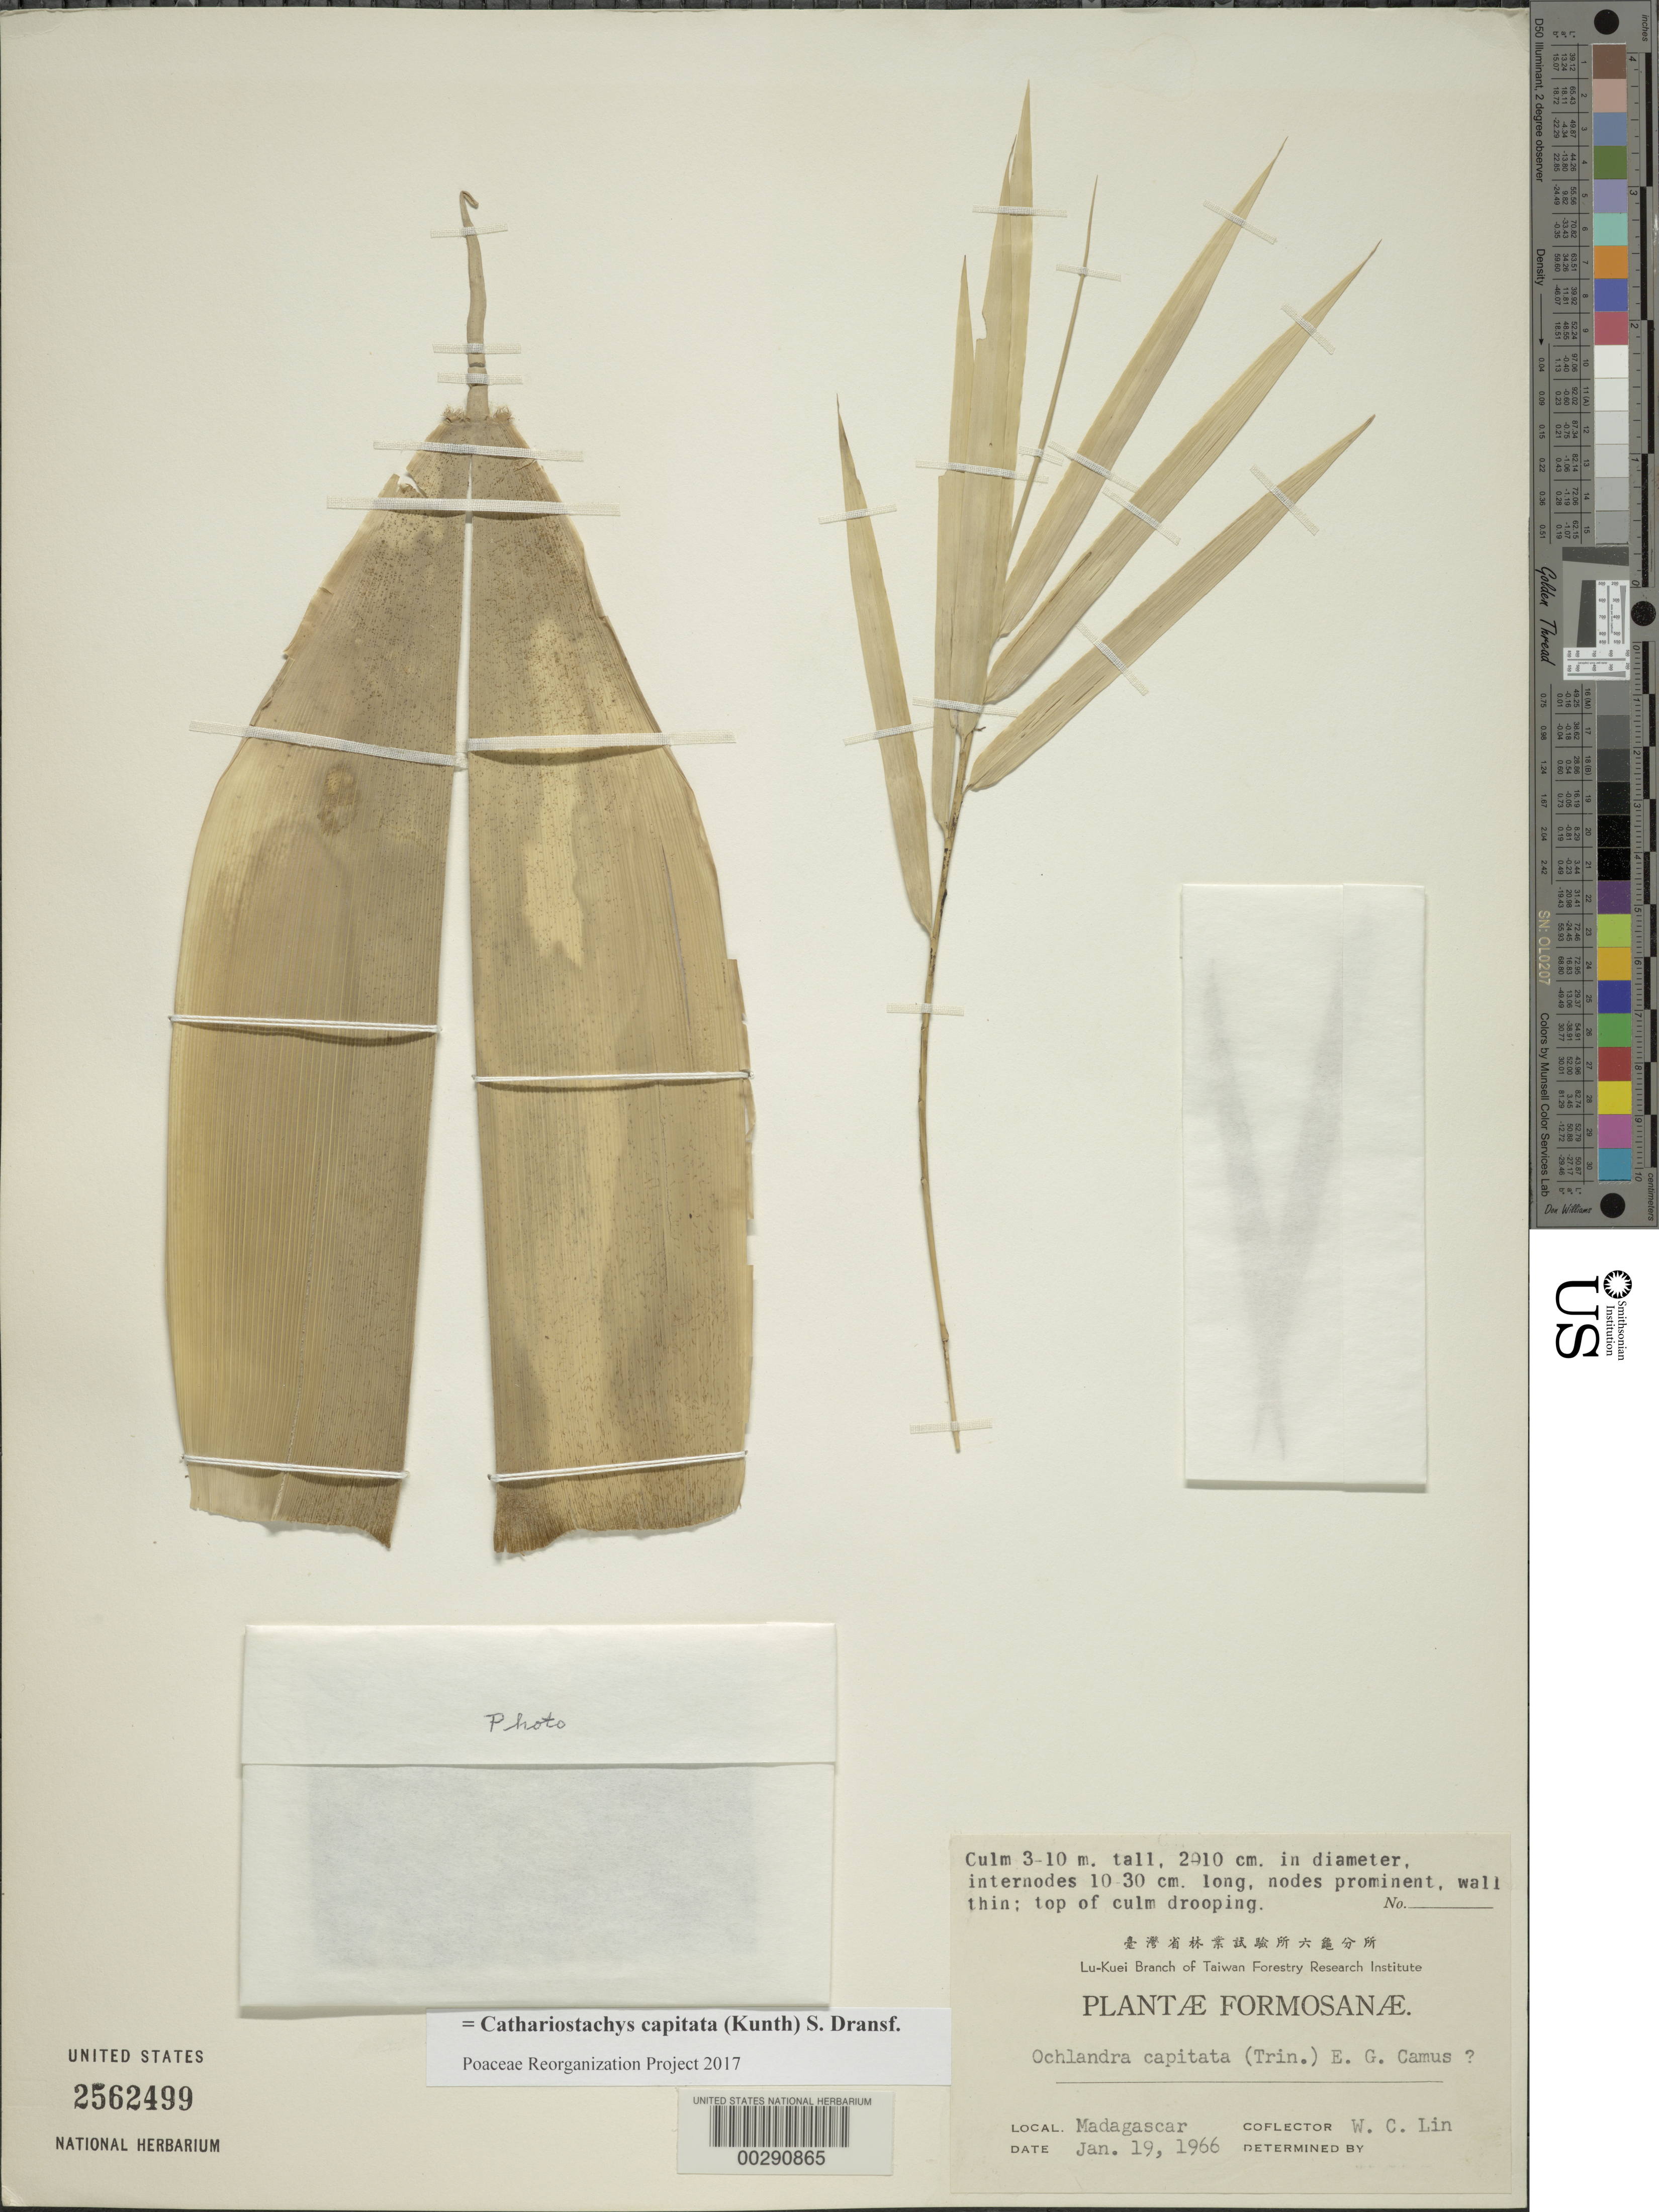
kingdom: Plantae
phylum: Tracheophyta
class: Liliopsida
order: Poales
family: Poaceae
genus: Cathariostachys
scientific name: Cathariostachys capitata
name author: (Kunth) S. Dransf.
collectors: W. Lin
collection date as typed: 19 Jan 1966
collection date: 1966-01-19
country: Madagascar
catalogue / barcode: US 2562499